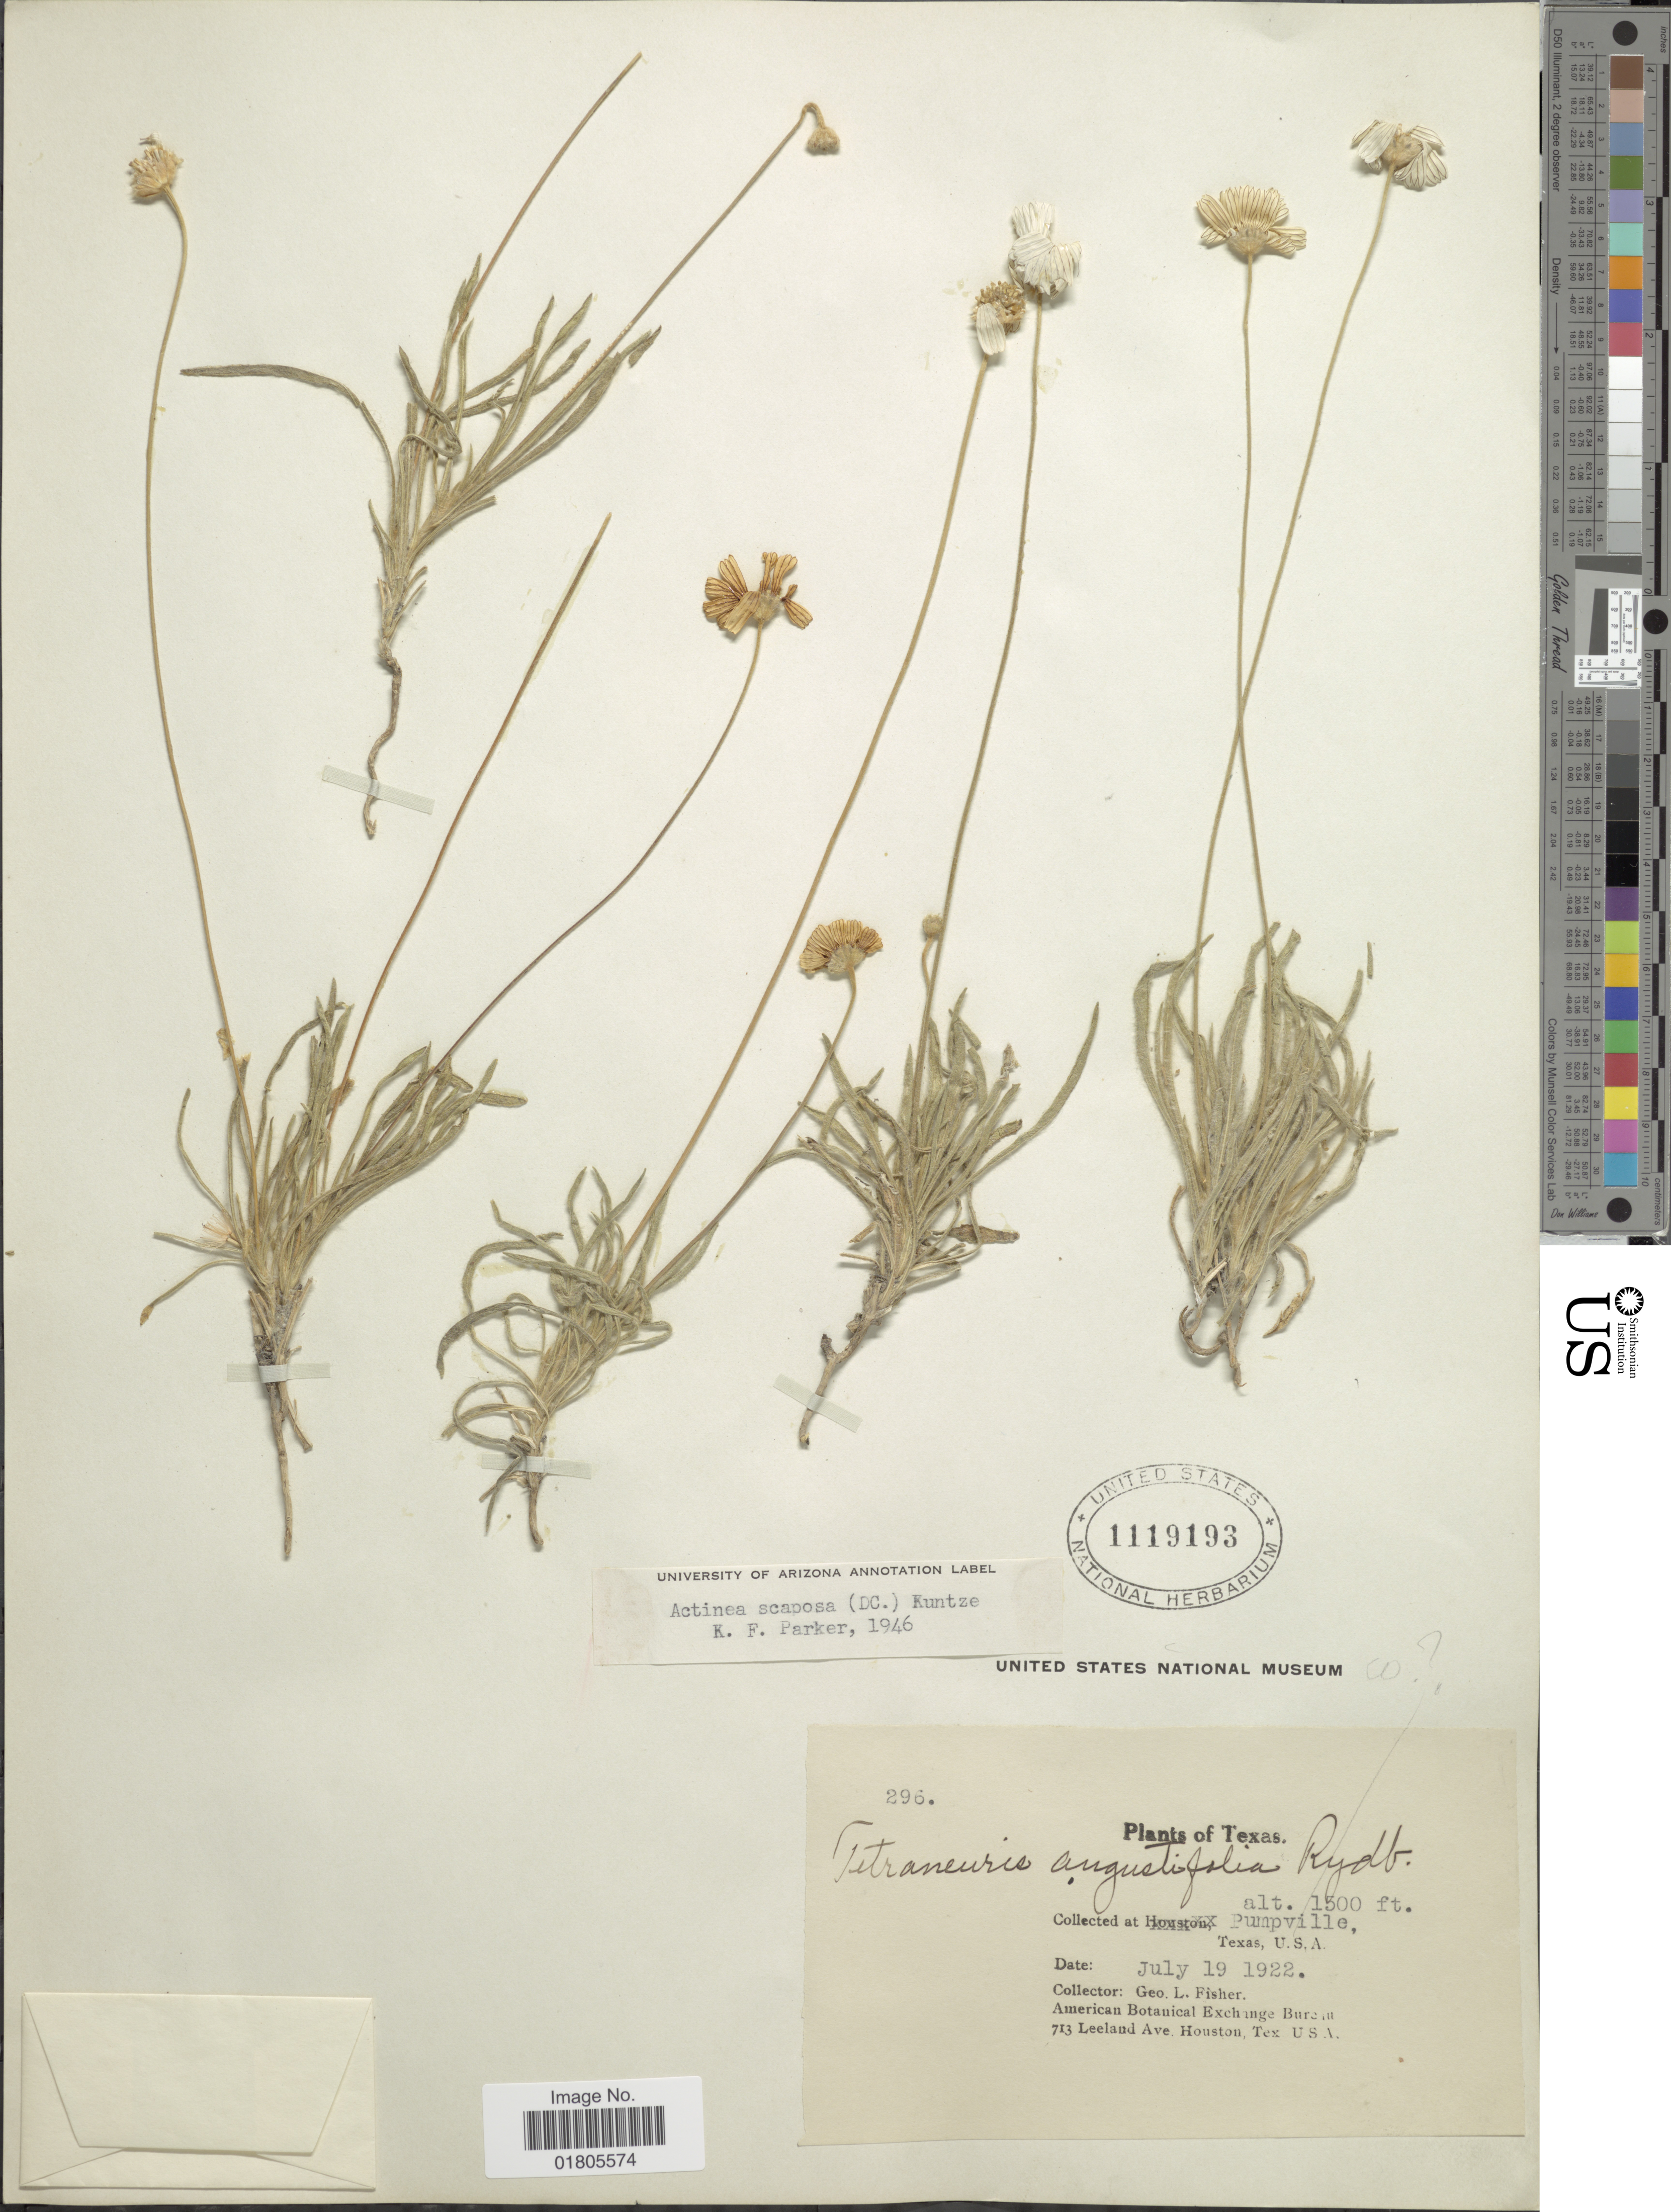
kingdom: Plantae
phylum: Tracheophyta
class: Magnoliopsida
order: Asterales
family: Asteraceae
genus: Actinea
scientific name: Actinea scaposa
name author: (DC.) Kuntze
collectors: G. L. Fisher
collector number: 296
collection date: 1922-07-19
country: United States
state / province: Texas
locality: Pumpville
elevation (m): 457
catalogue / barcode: US 1119193